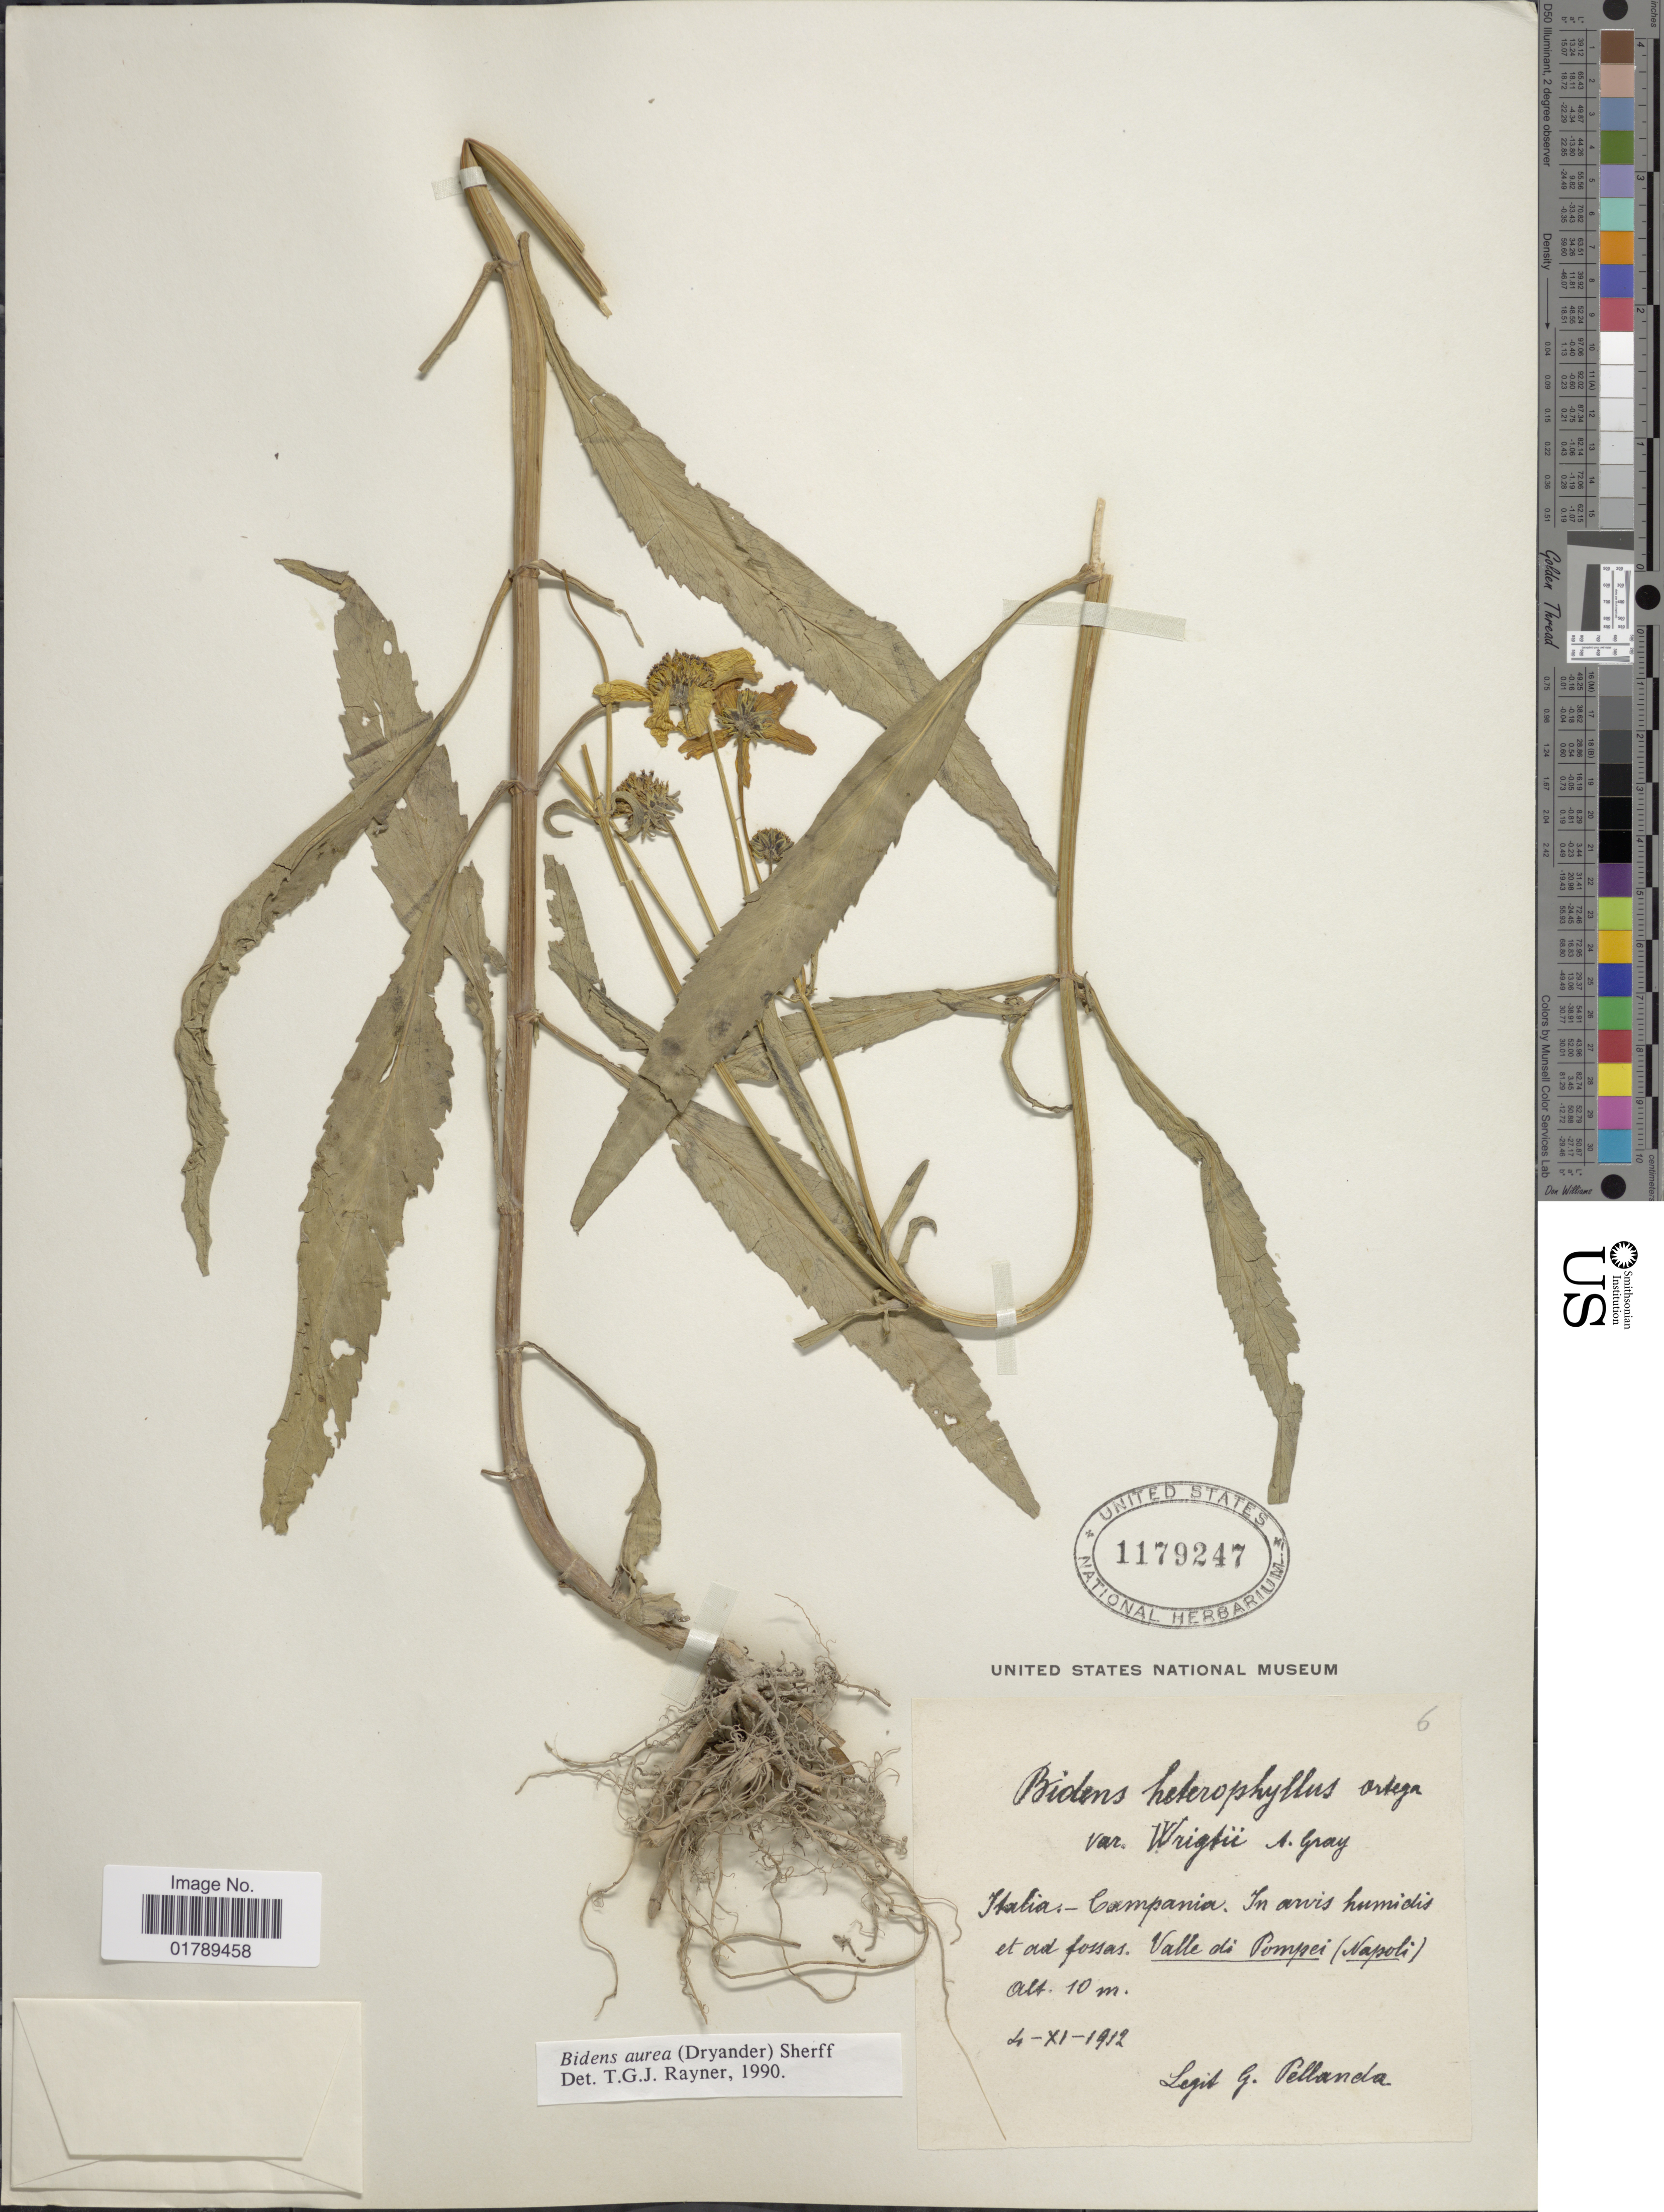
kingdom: Plantae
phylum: Tracheophyta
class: Magnoliopsida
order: Asterales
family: Asteraceae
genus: Bidens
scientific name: Bidens aurea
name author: (Aiton) Sherff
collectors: G. Pellanda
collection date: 1912-11-04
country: Italy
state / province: Campania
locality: Italia-Campania. In anivs humides et ad fossas. Valle di pompei (Napoli)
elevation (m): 10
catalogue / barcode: US 1179247